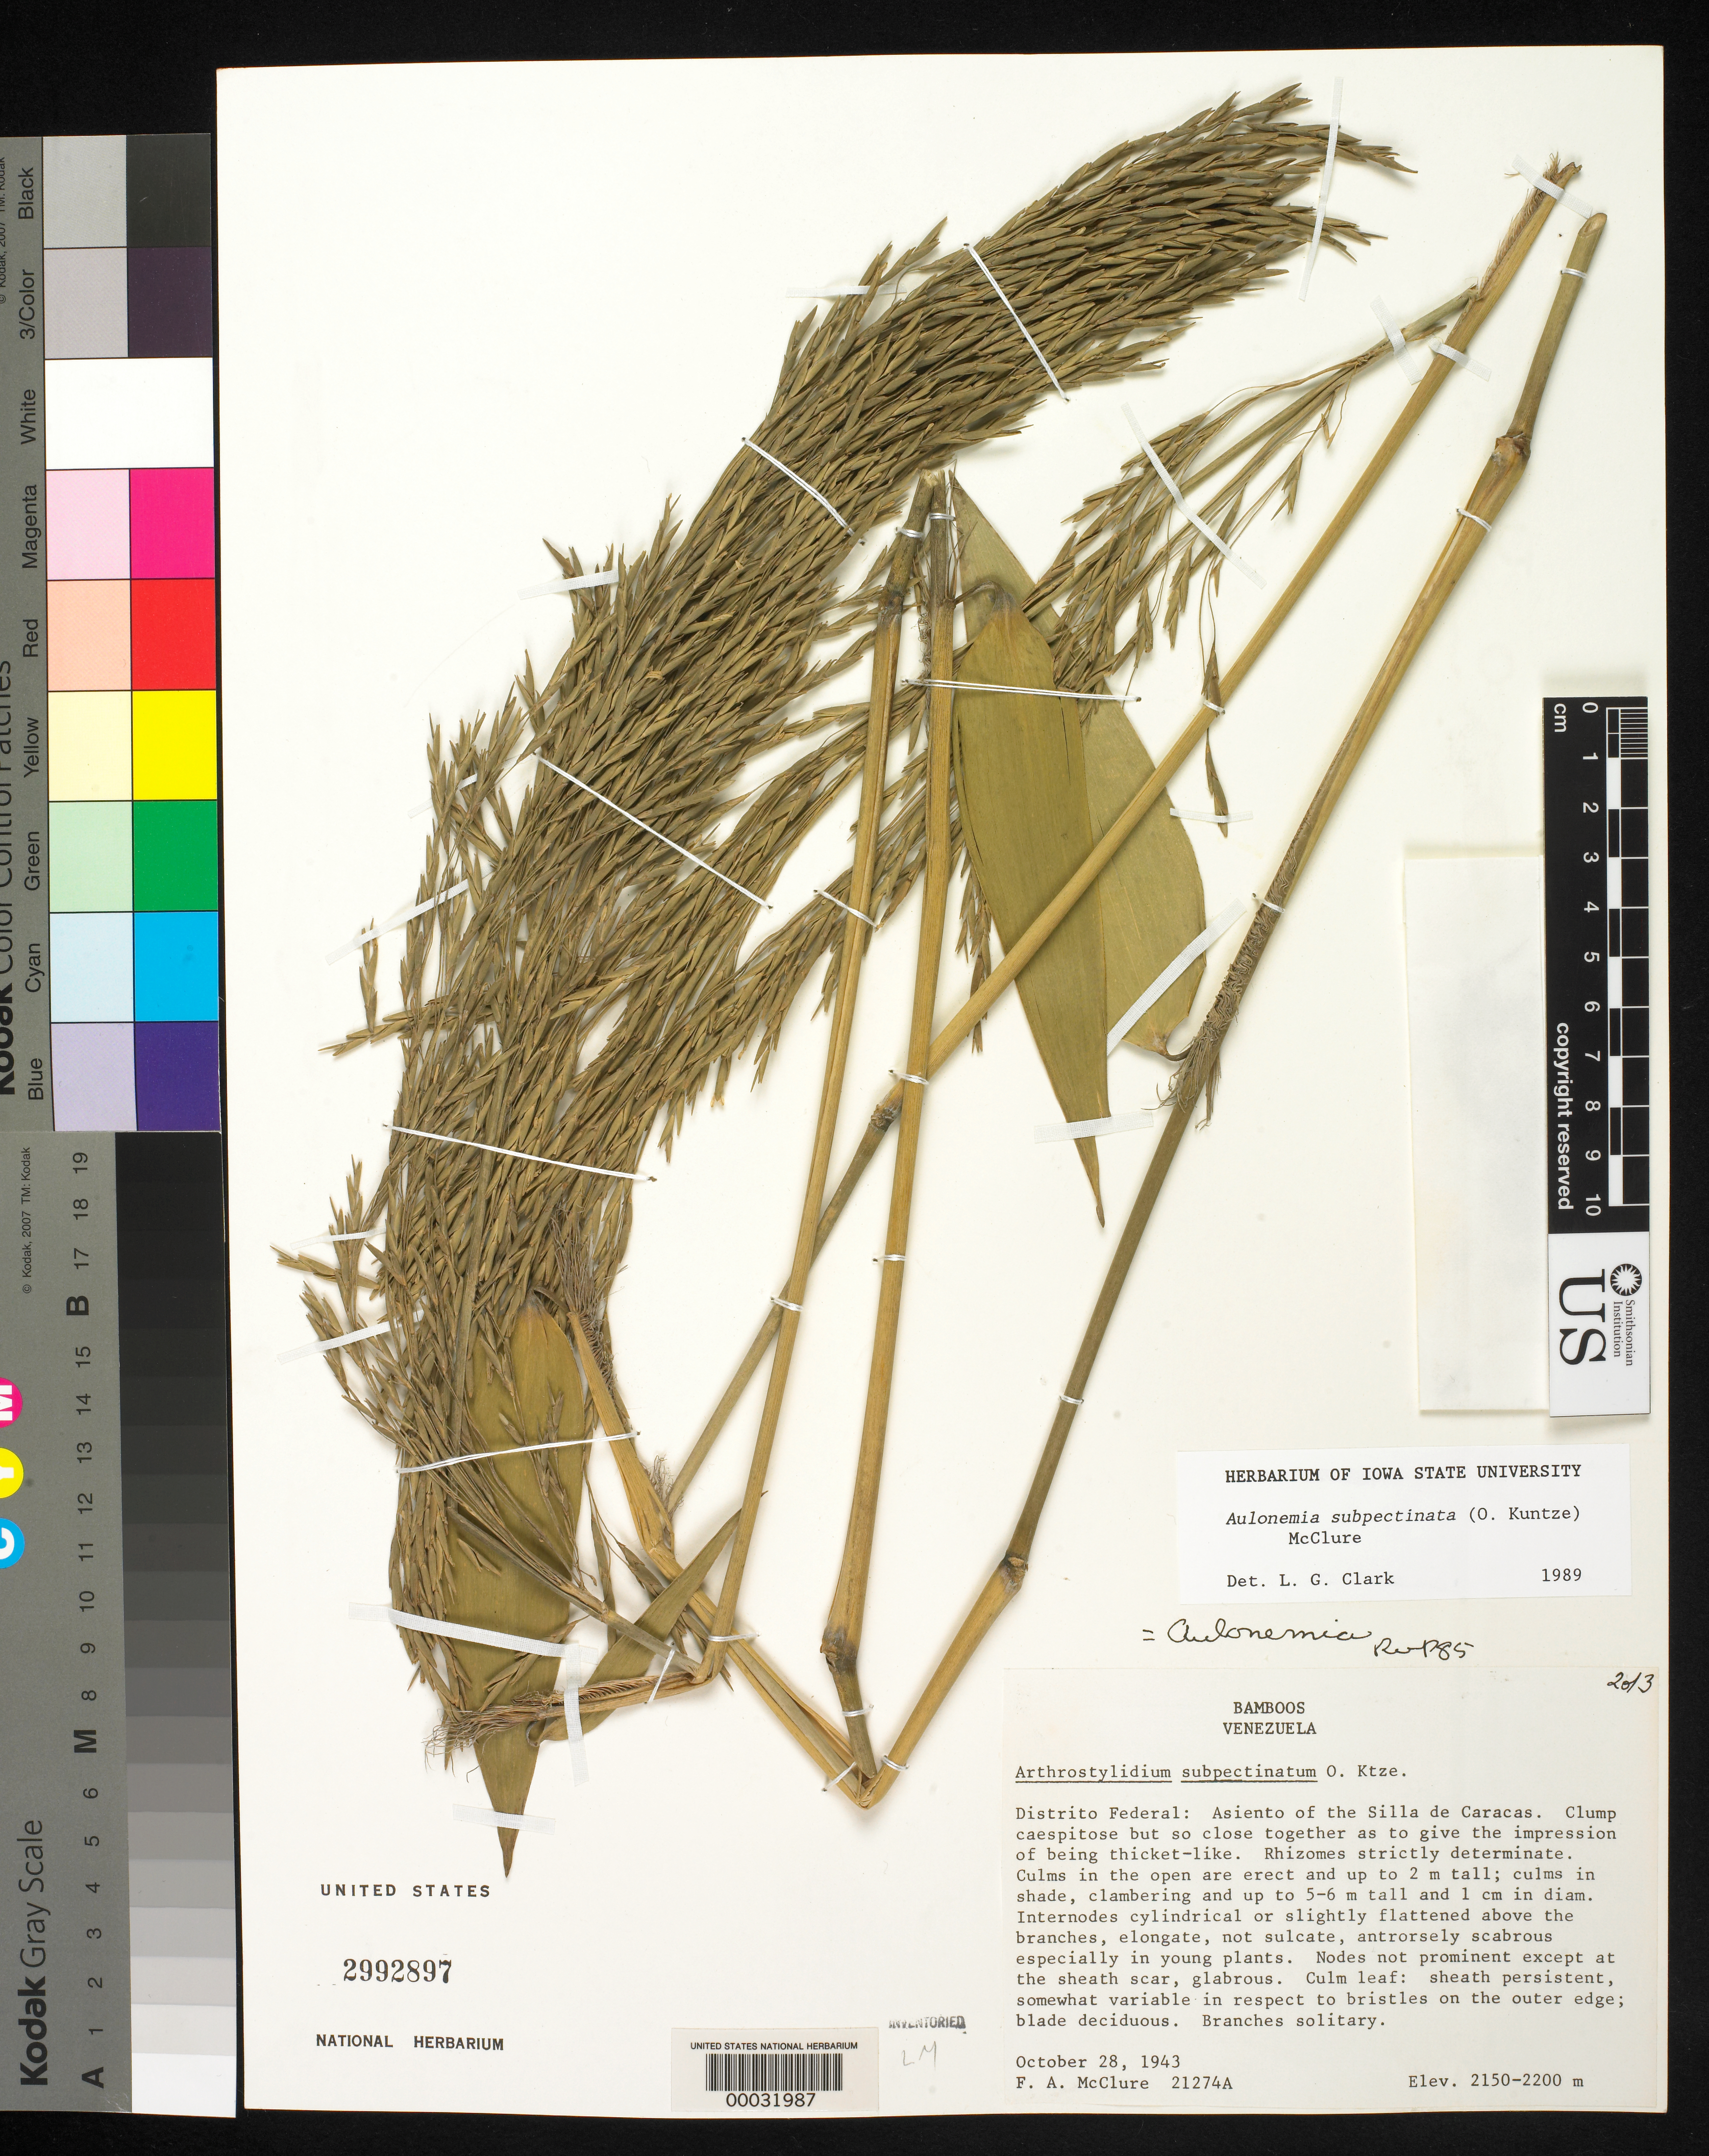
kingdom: Plantae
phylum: Tracheophyta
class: Liliopsida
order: Poales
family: Poaceae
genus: Aulonemia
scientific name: Aulonemia subpectinata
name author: (Kuntze) McClure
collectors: F. A. McClure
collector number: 21274 A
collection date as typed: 28 Oct 1943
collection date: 1943-10-28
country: Venezuela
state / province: Distrito Federal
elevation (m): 2150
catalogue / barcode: US 2992897